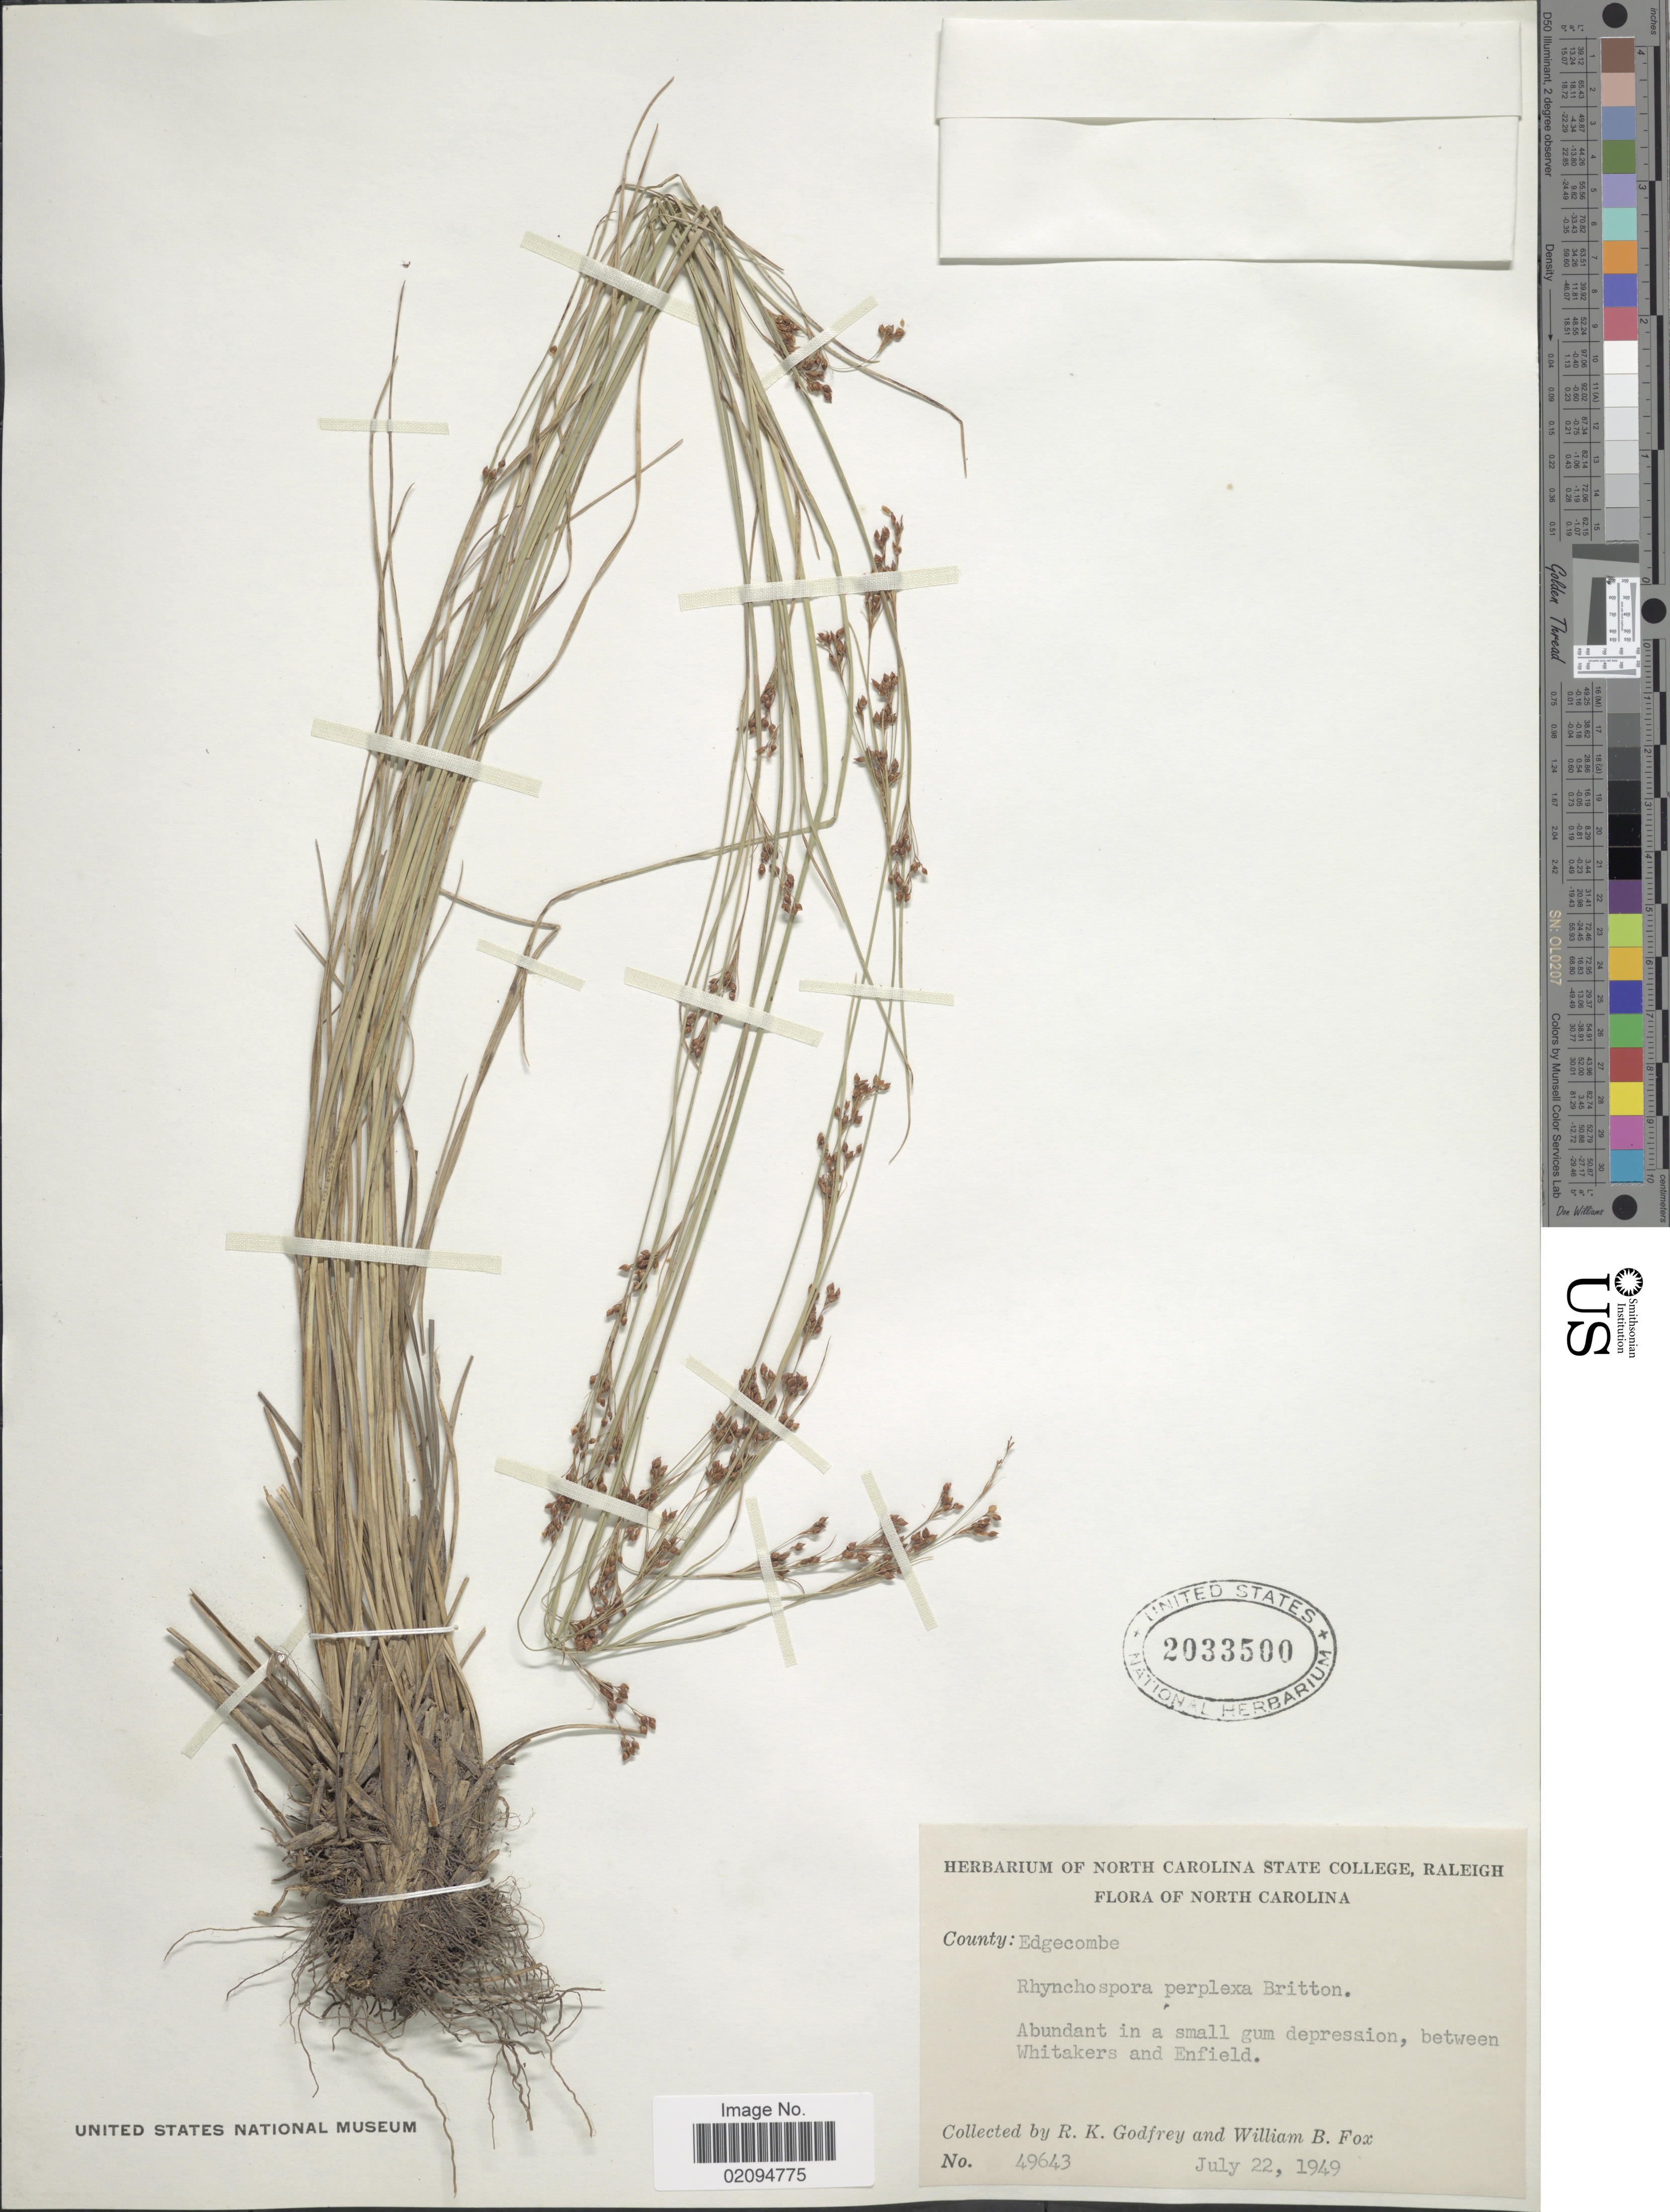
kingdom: Plantae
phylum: Tracheophyta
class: Liliopsida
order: Poales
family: Cyperaceae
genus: Rhynchospora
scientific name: Rhynchospora perplexa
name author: Britton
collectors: R. K. Godfrey & W. B. Fox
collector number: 49643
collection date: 1949-07-22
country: United States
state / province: North Carolina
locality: County: Edgecombe. Between Whitakers and Enfield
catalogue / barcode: US 2033500